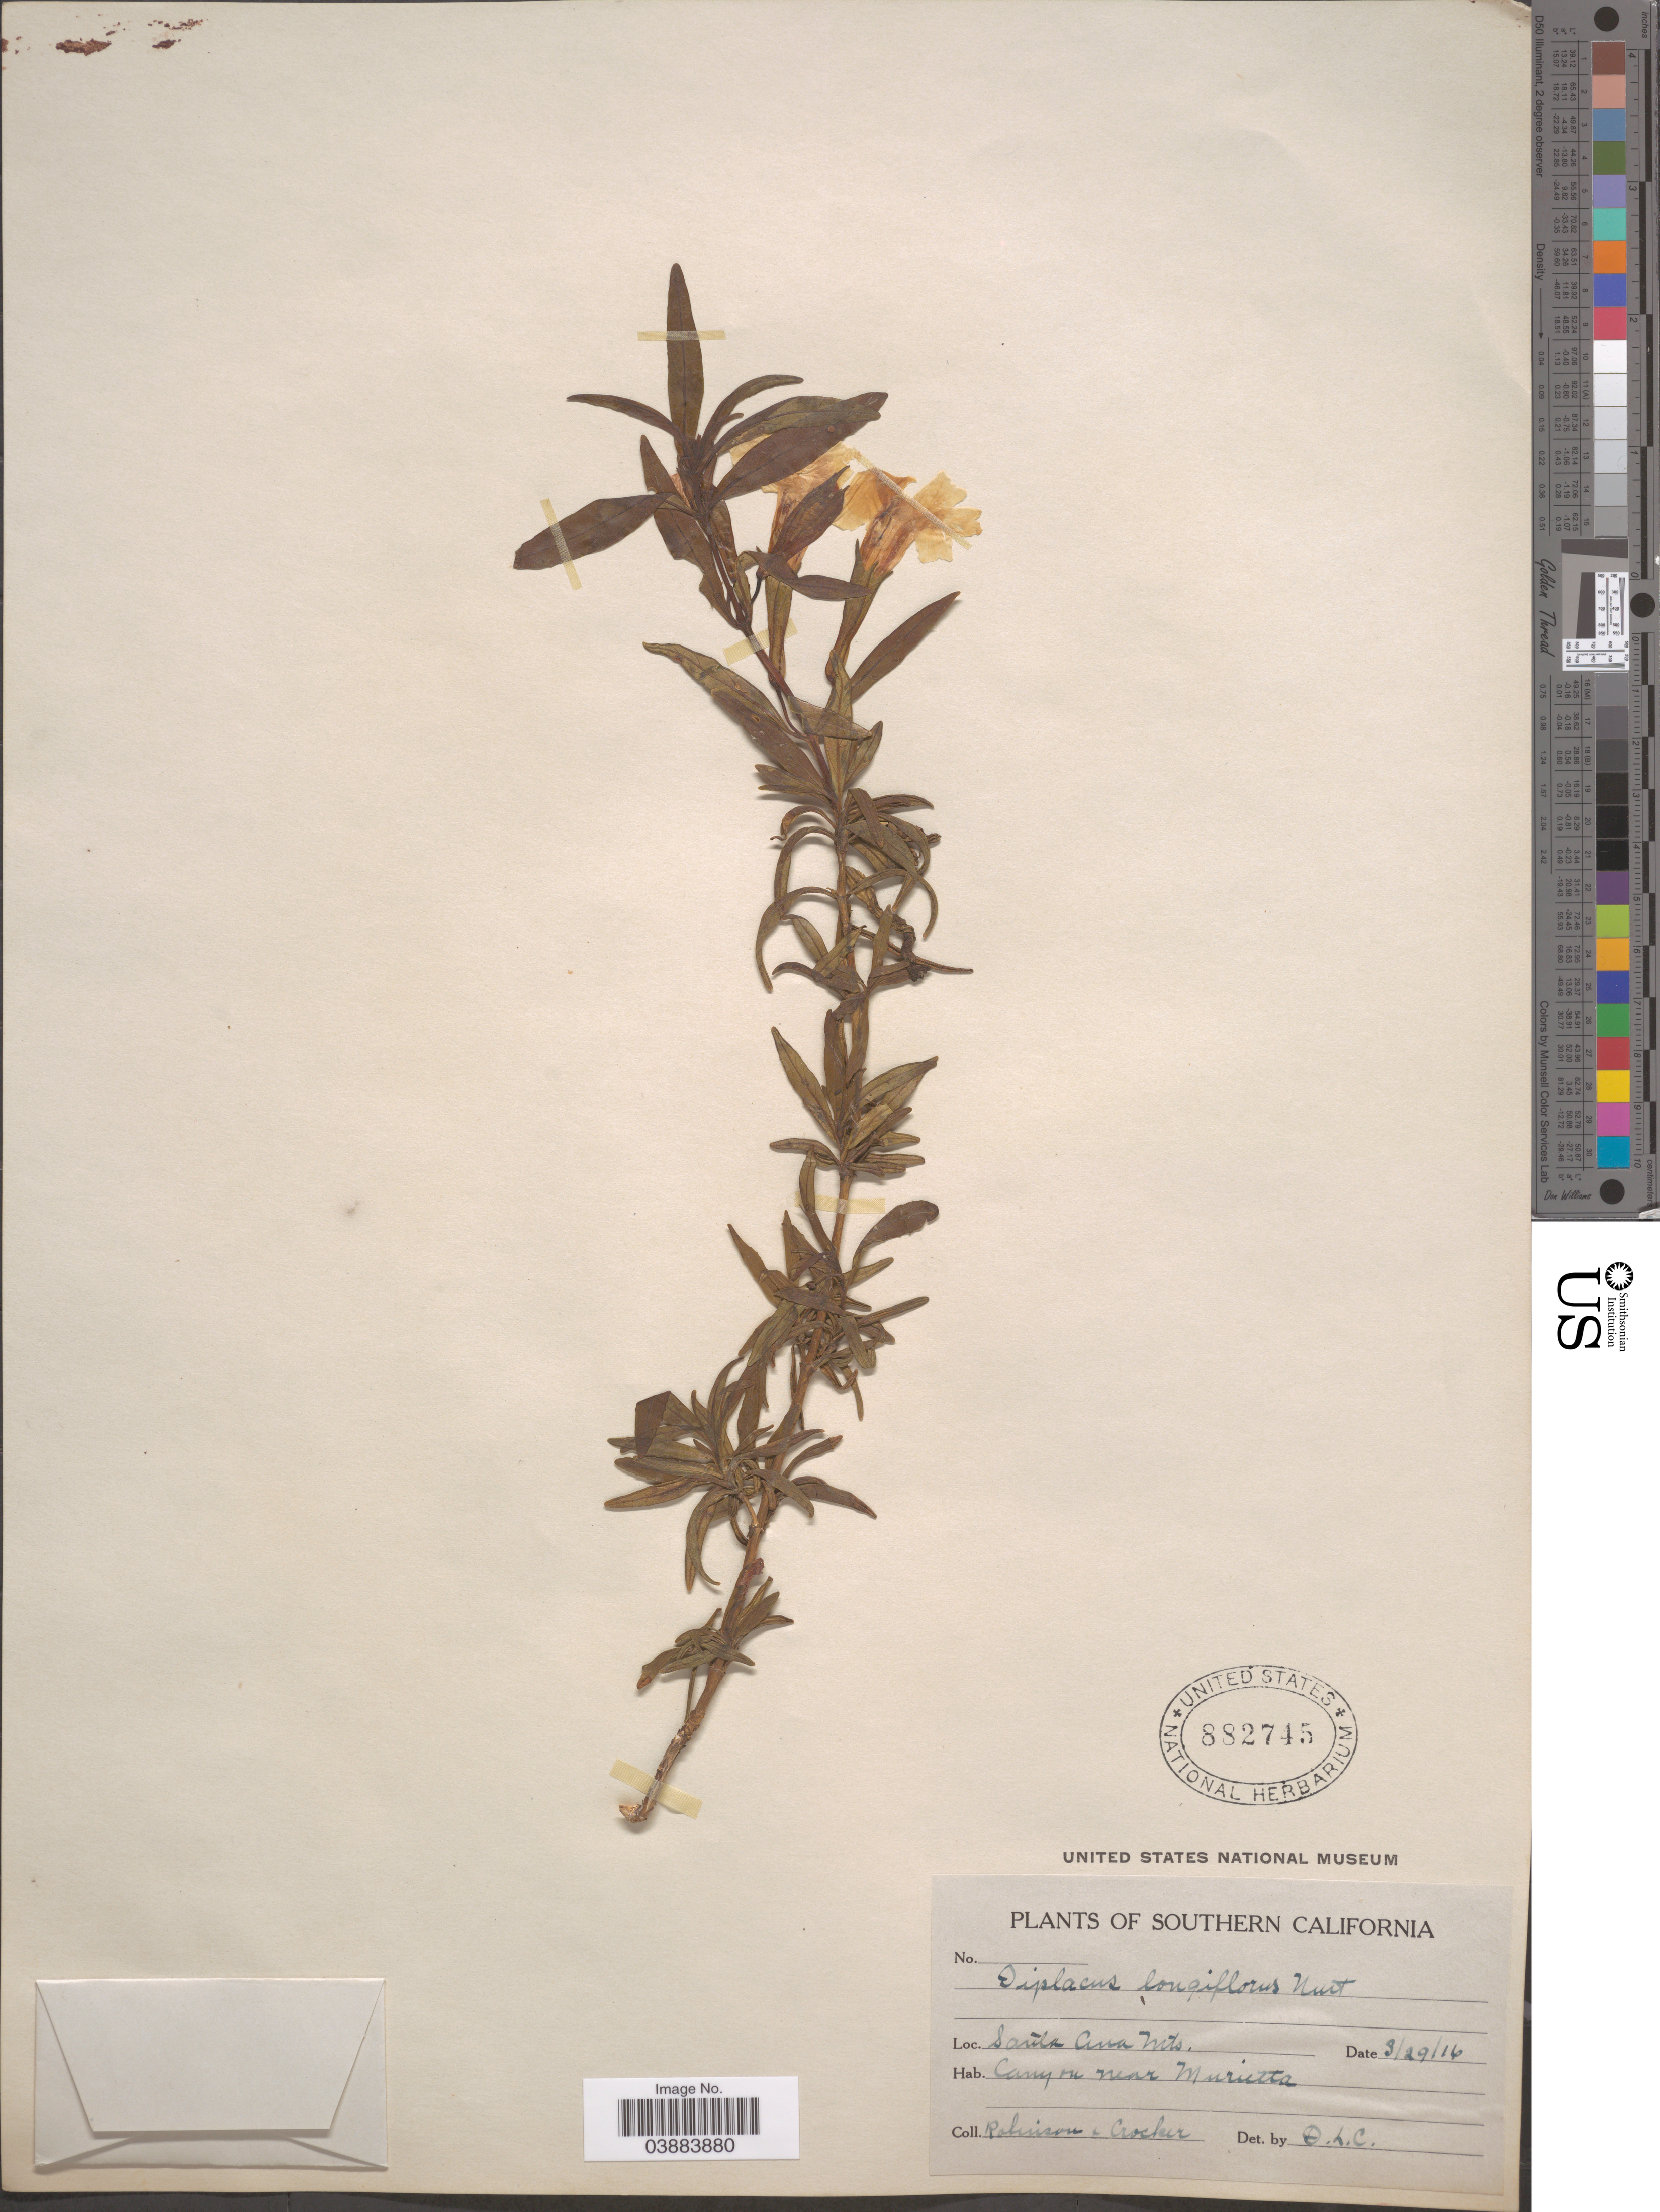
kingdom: Plantae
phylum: Tracheophyta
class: Magnoliopsida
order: Lamiales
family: Phrymaceae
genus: Diplacus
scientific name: Diplacus longiflorus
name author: Nutt.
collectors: -- Robinson & -. Crocker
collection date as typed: Transcribed d/m/y: 29/3/16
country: United States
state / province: California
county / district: Los Angeles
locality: Southern California. Santa Ana Mts. Canyon near Murietta.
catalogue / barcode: US 882745